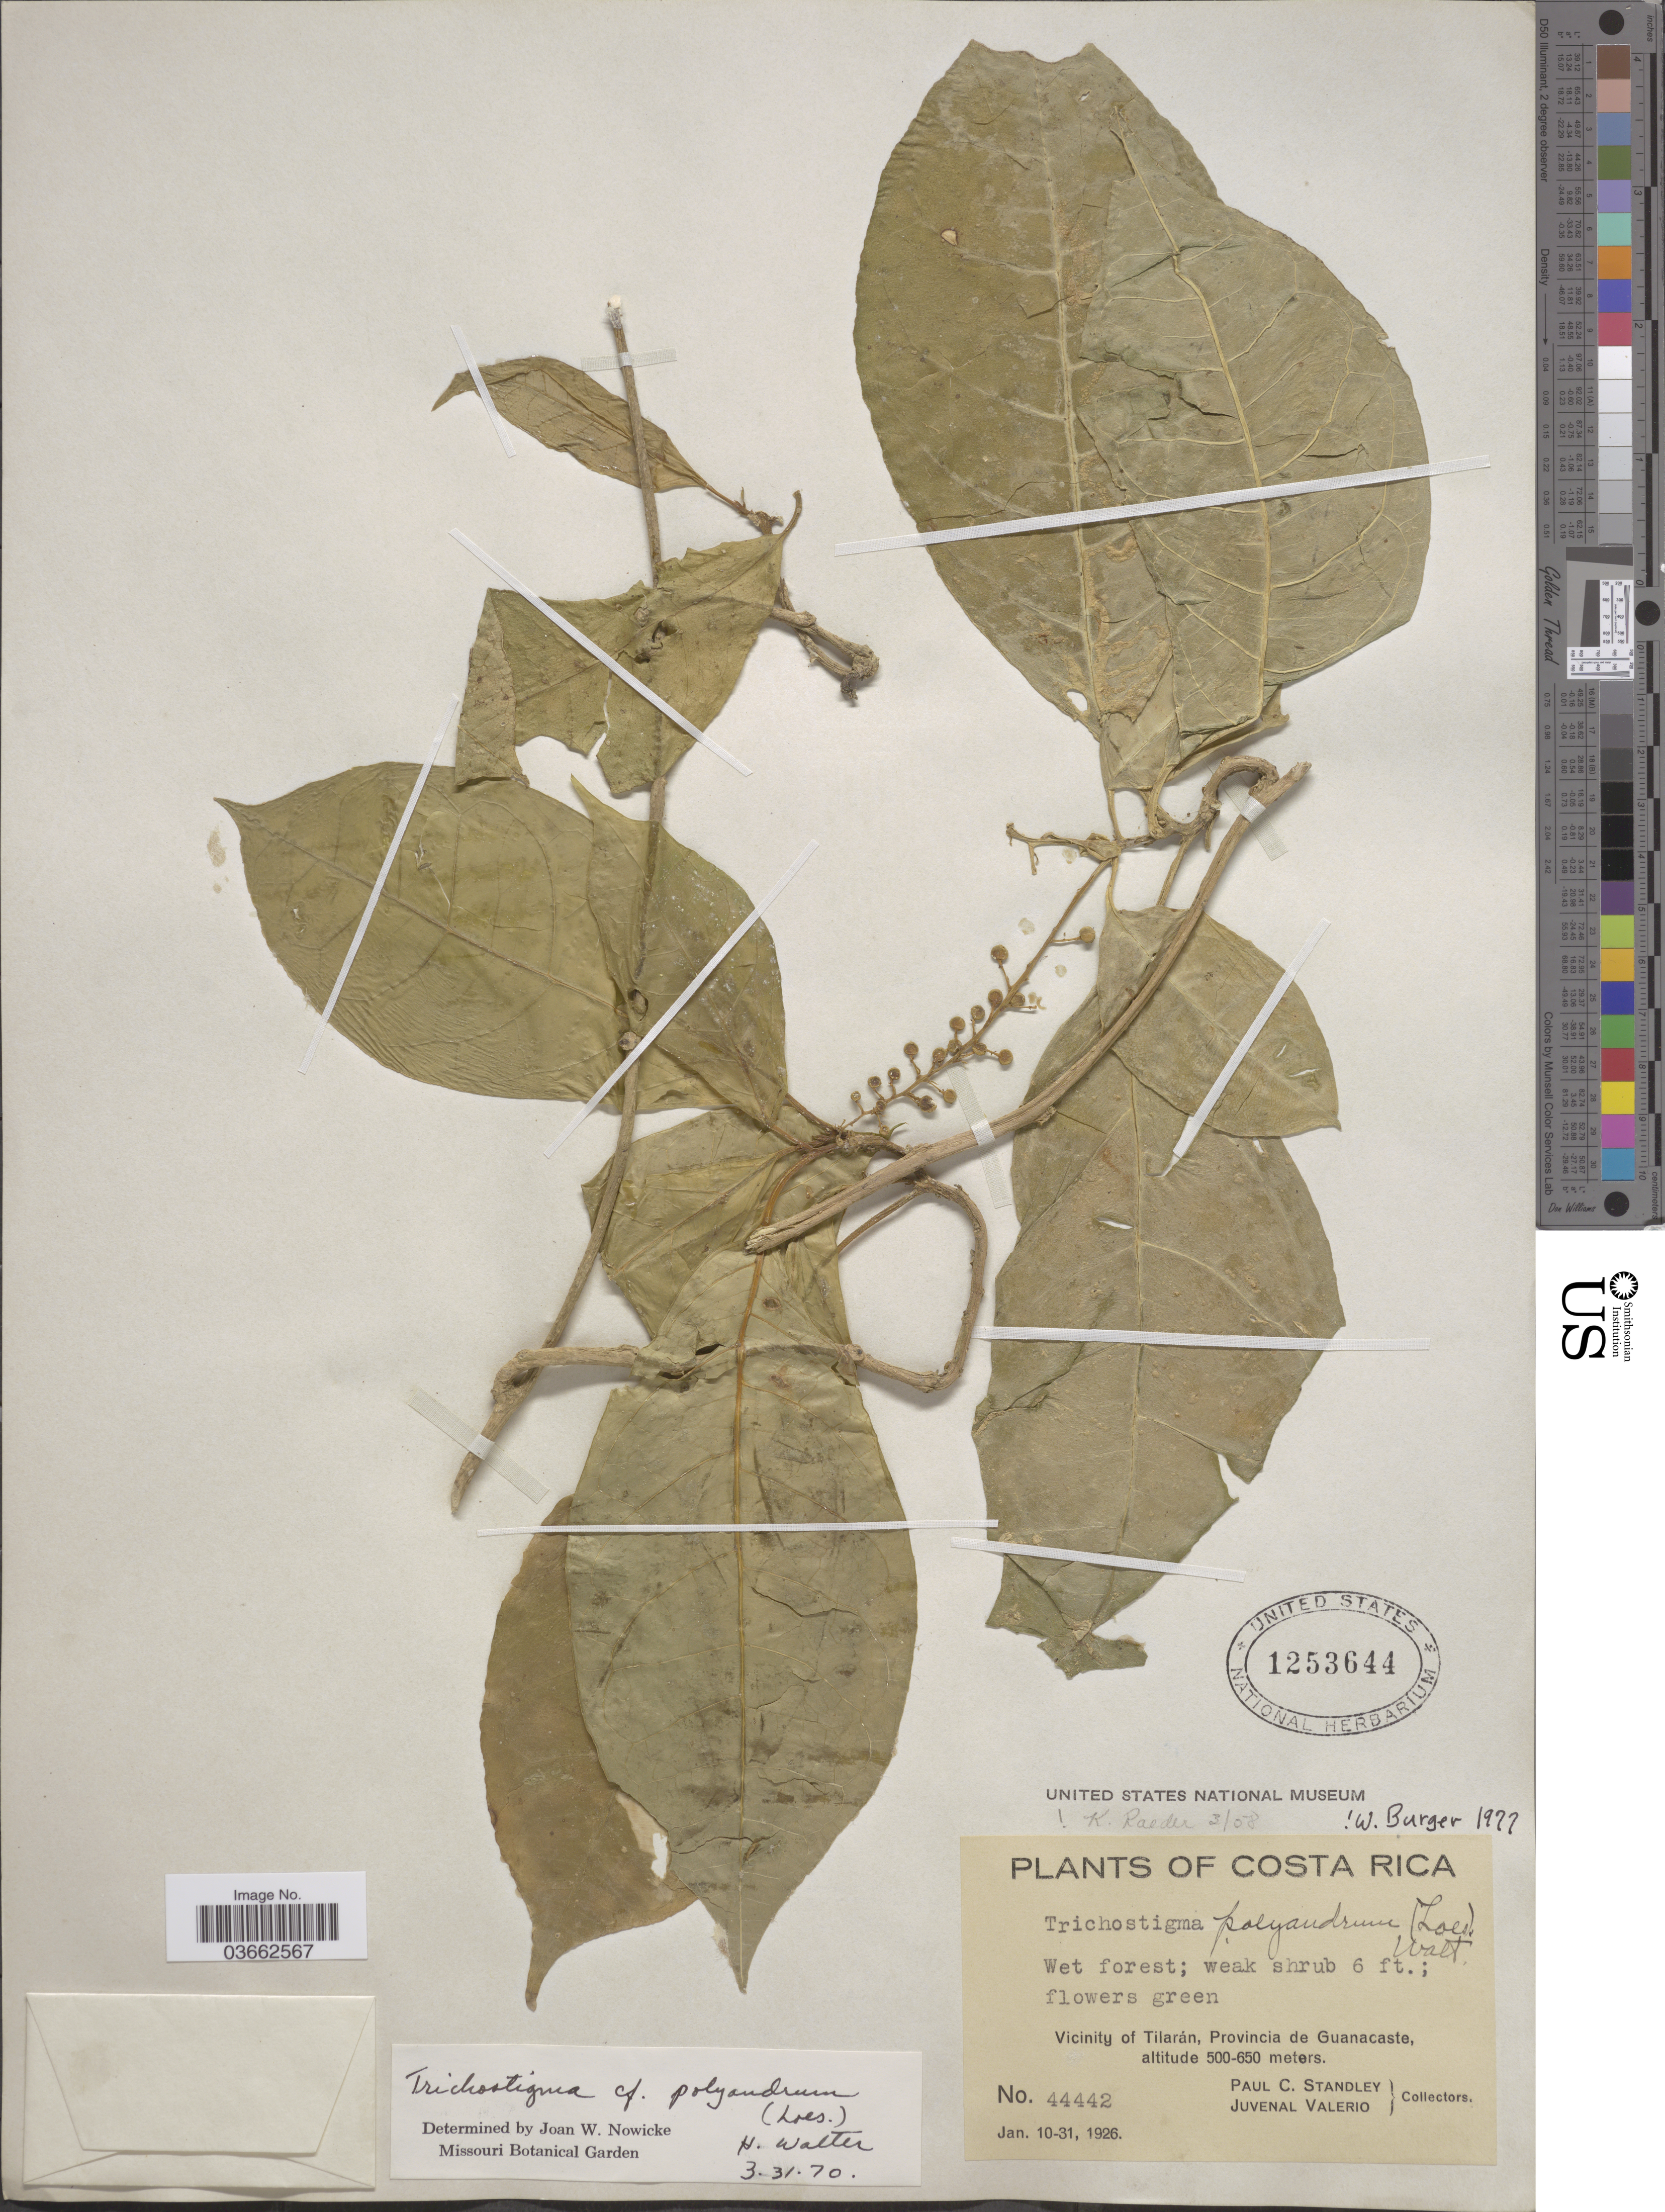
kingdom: Plantae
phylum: Tracheophyta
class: Magnoliopsida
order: Caryophyllales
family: Phytolaccaceae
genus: Trichostigma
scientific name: Trichostigma polyandrum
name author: (Loes.) H. Walter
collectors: P. C. Standley & J. Valerio R.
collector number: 44442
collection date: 1926-01-10/1926-01-31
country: Costa Rica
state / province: Guanacaste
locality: Vicinity of Tilarán.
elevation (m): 500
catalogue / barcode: US 1253644